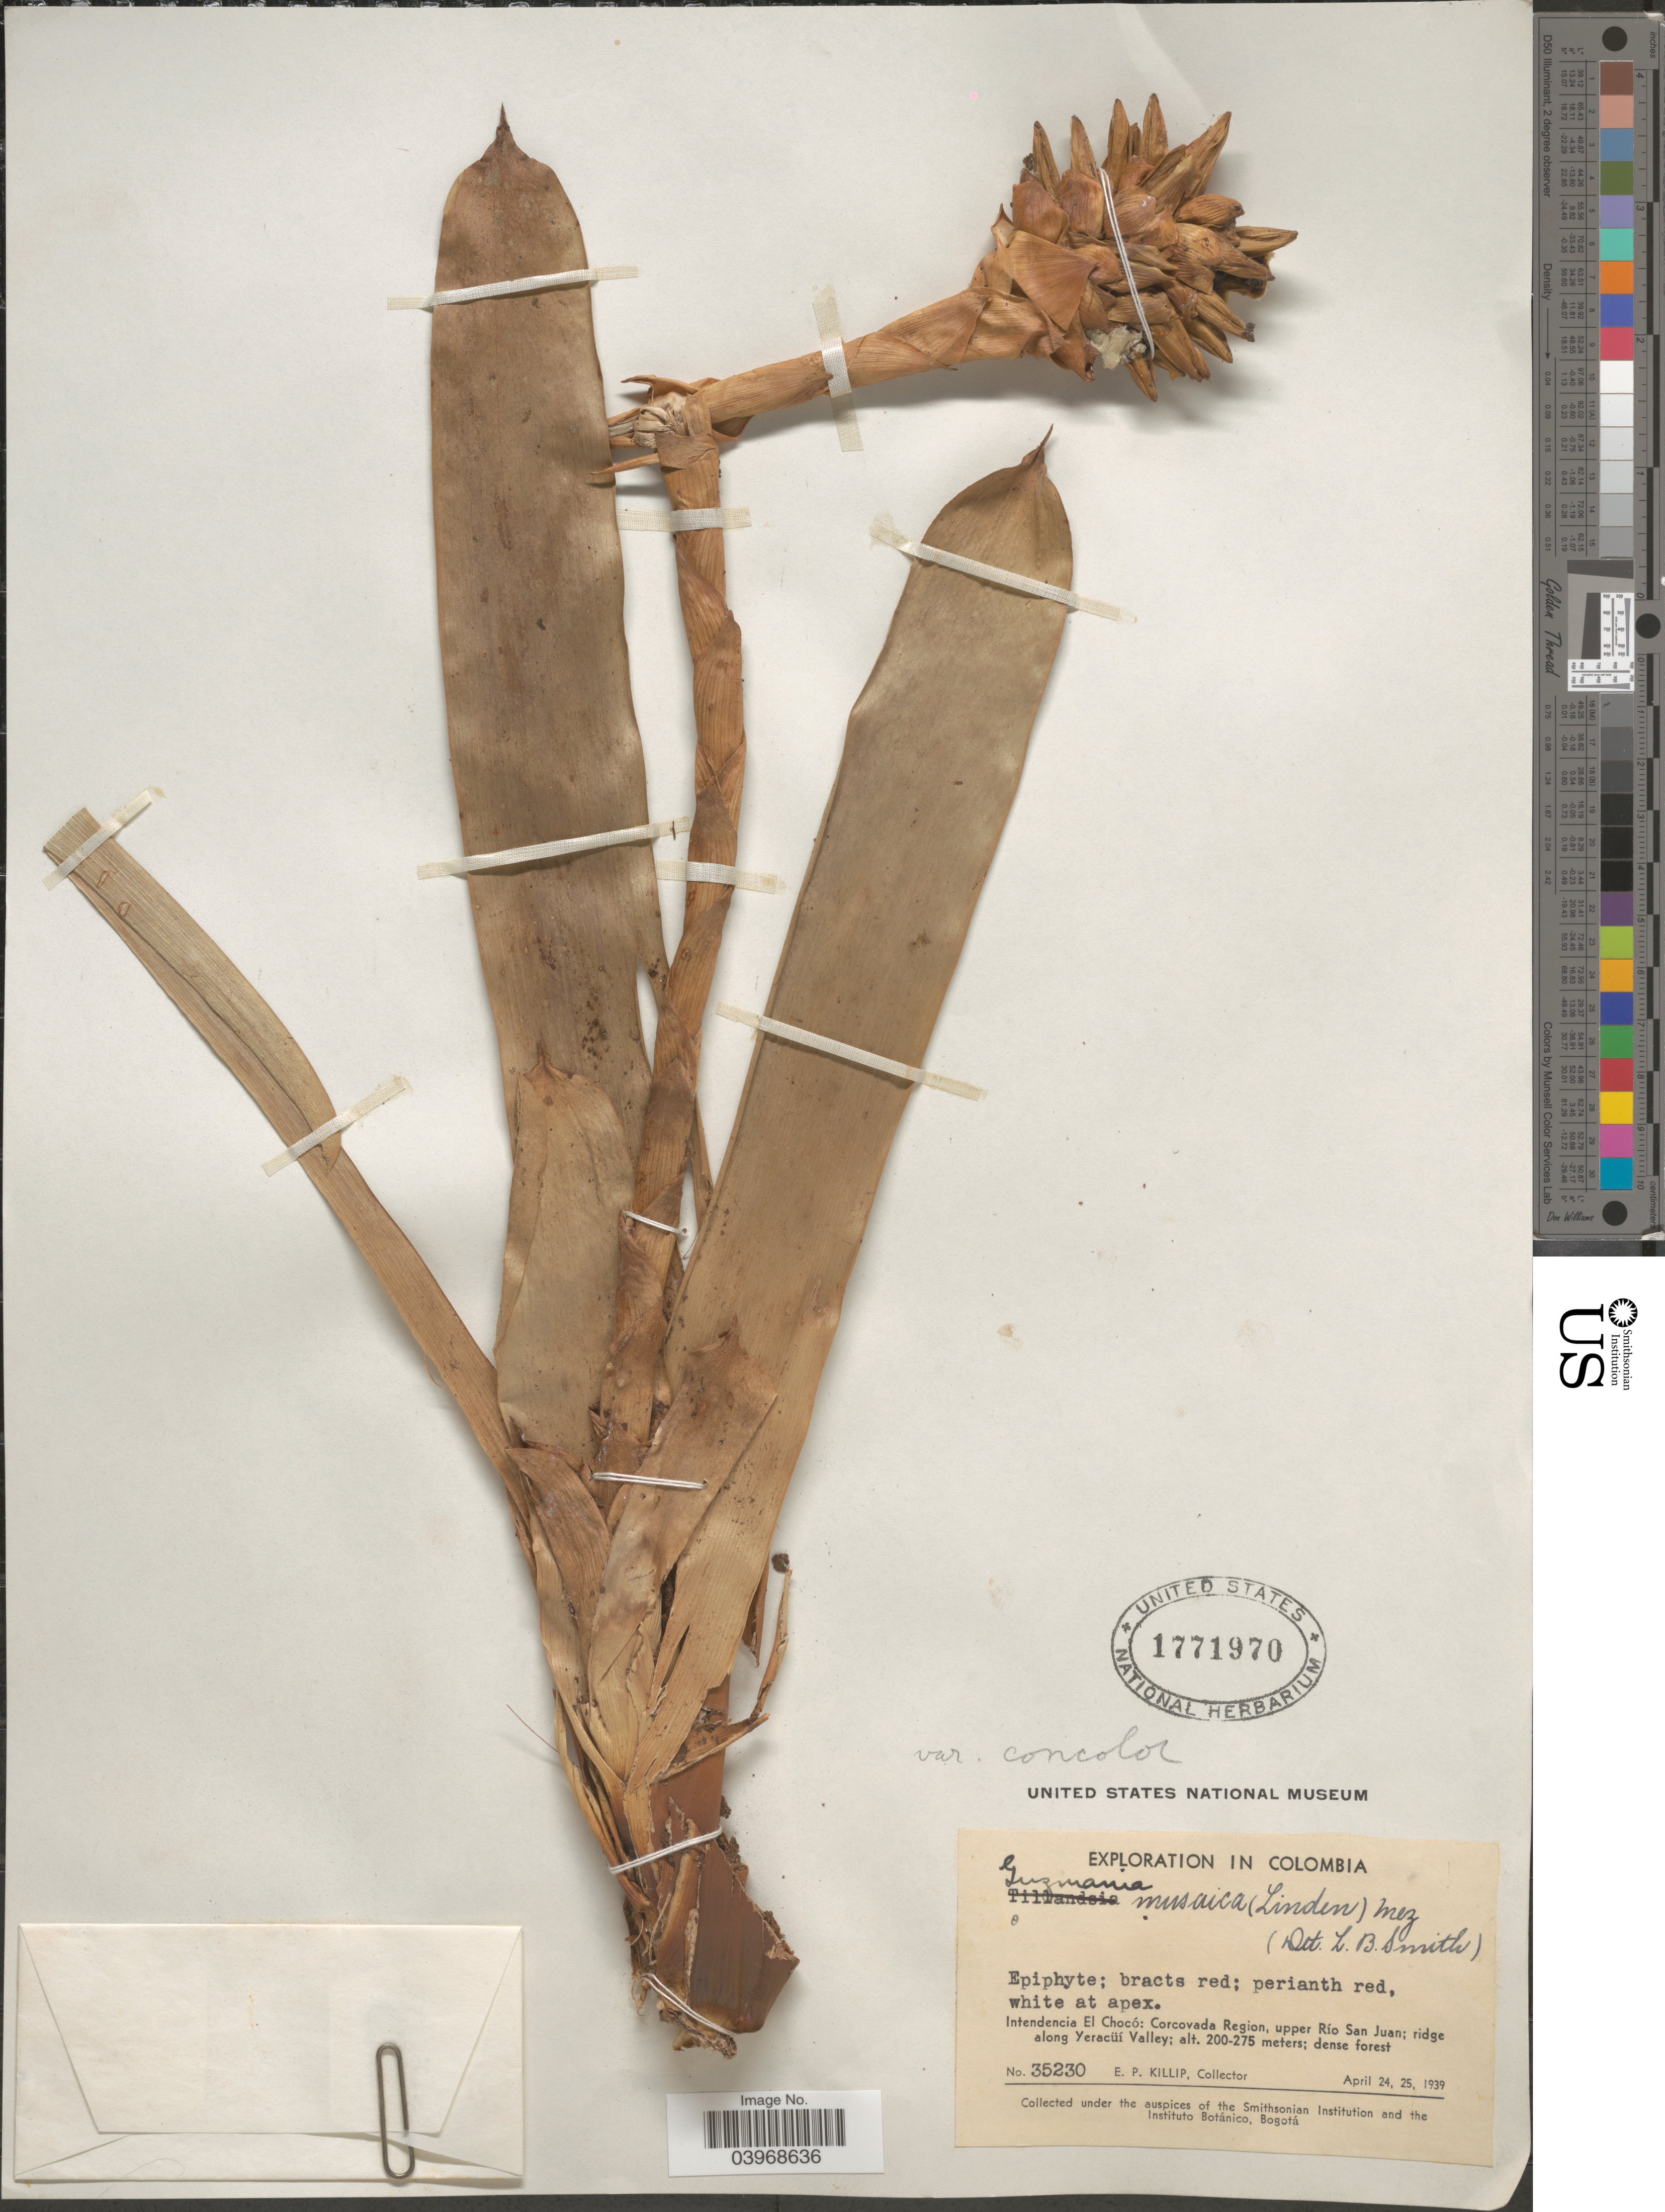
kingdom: Plantae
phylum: Tracheophyta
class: Liliopsida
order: Poales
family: Bromeliaceae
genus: Guzmania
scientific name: Guzmania musaica var. concolor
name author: L.B. Sm.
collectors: E. P. Killip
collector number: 35230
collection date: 1939-04-24/1939-04-25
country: Colombia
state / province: Chocó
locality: Intendencia El Chocó: Corcovada Region, upper Río San Juan; ridge along Yeracüí Valley.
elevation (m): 200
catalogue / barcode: US 1771970